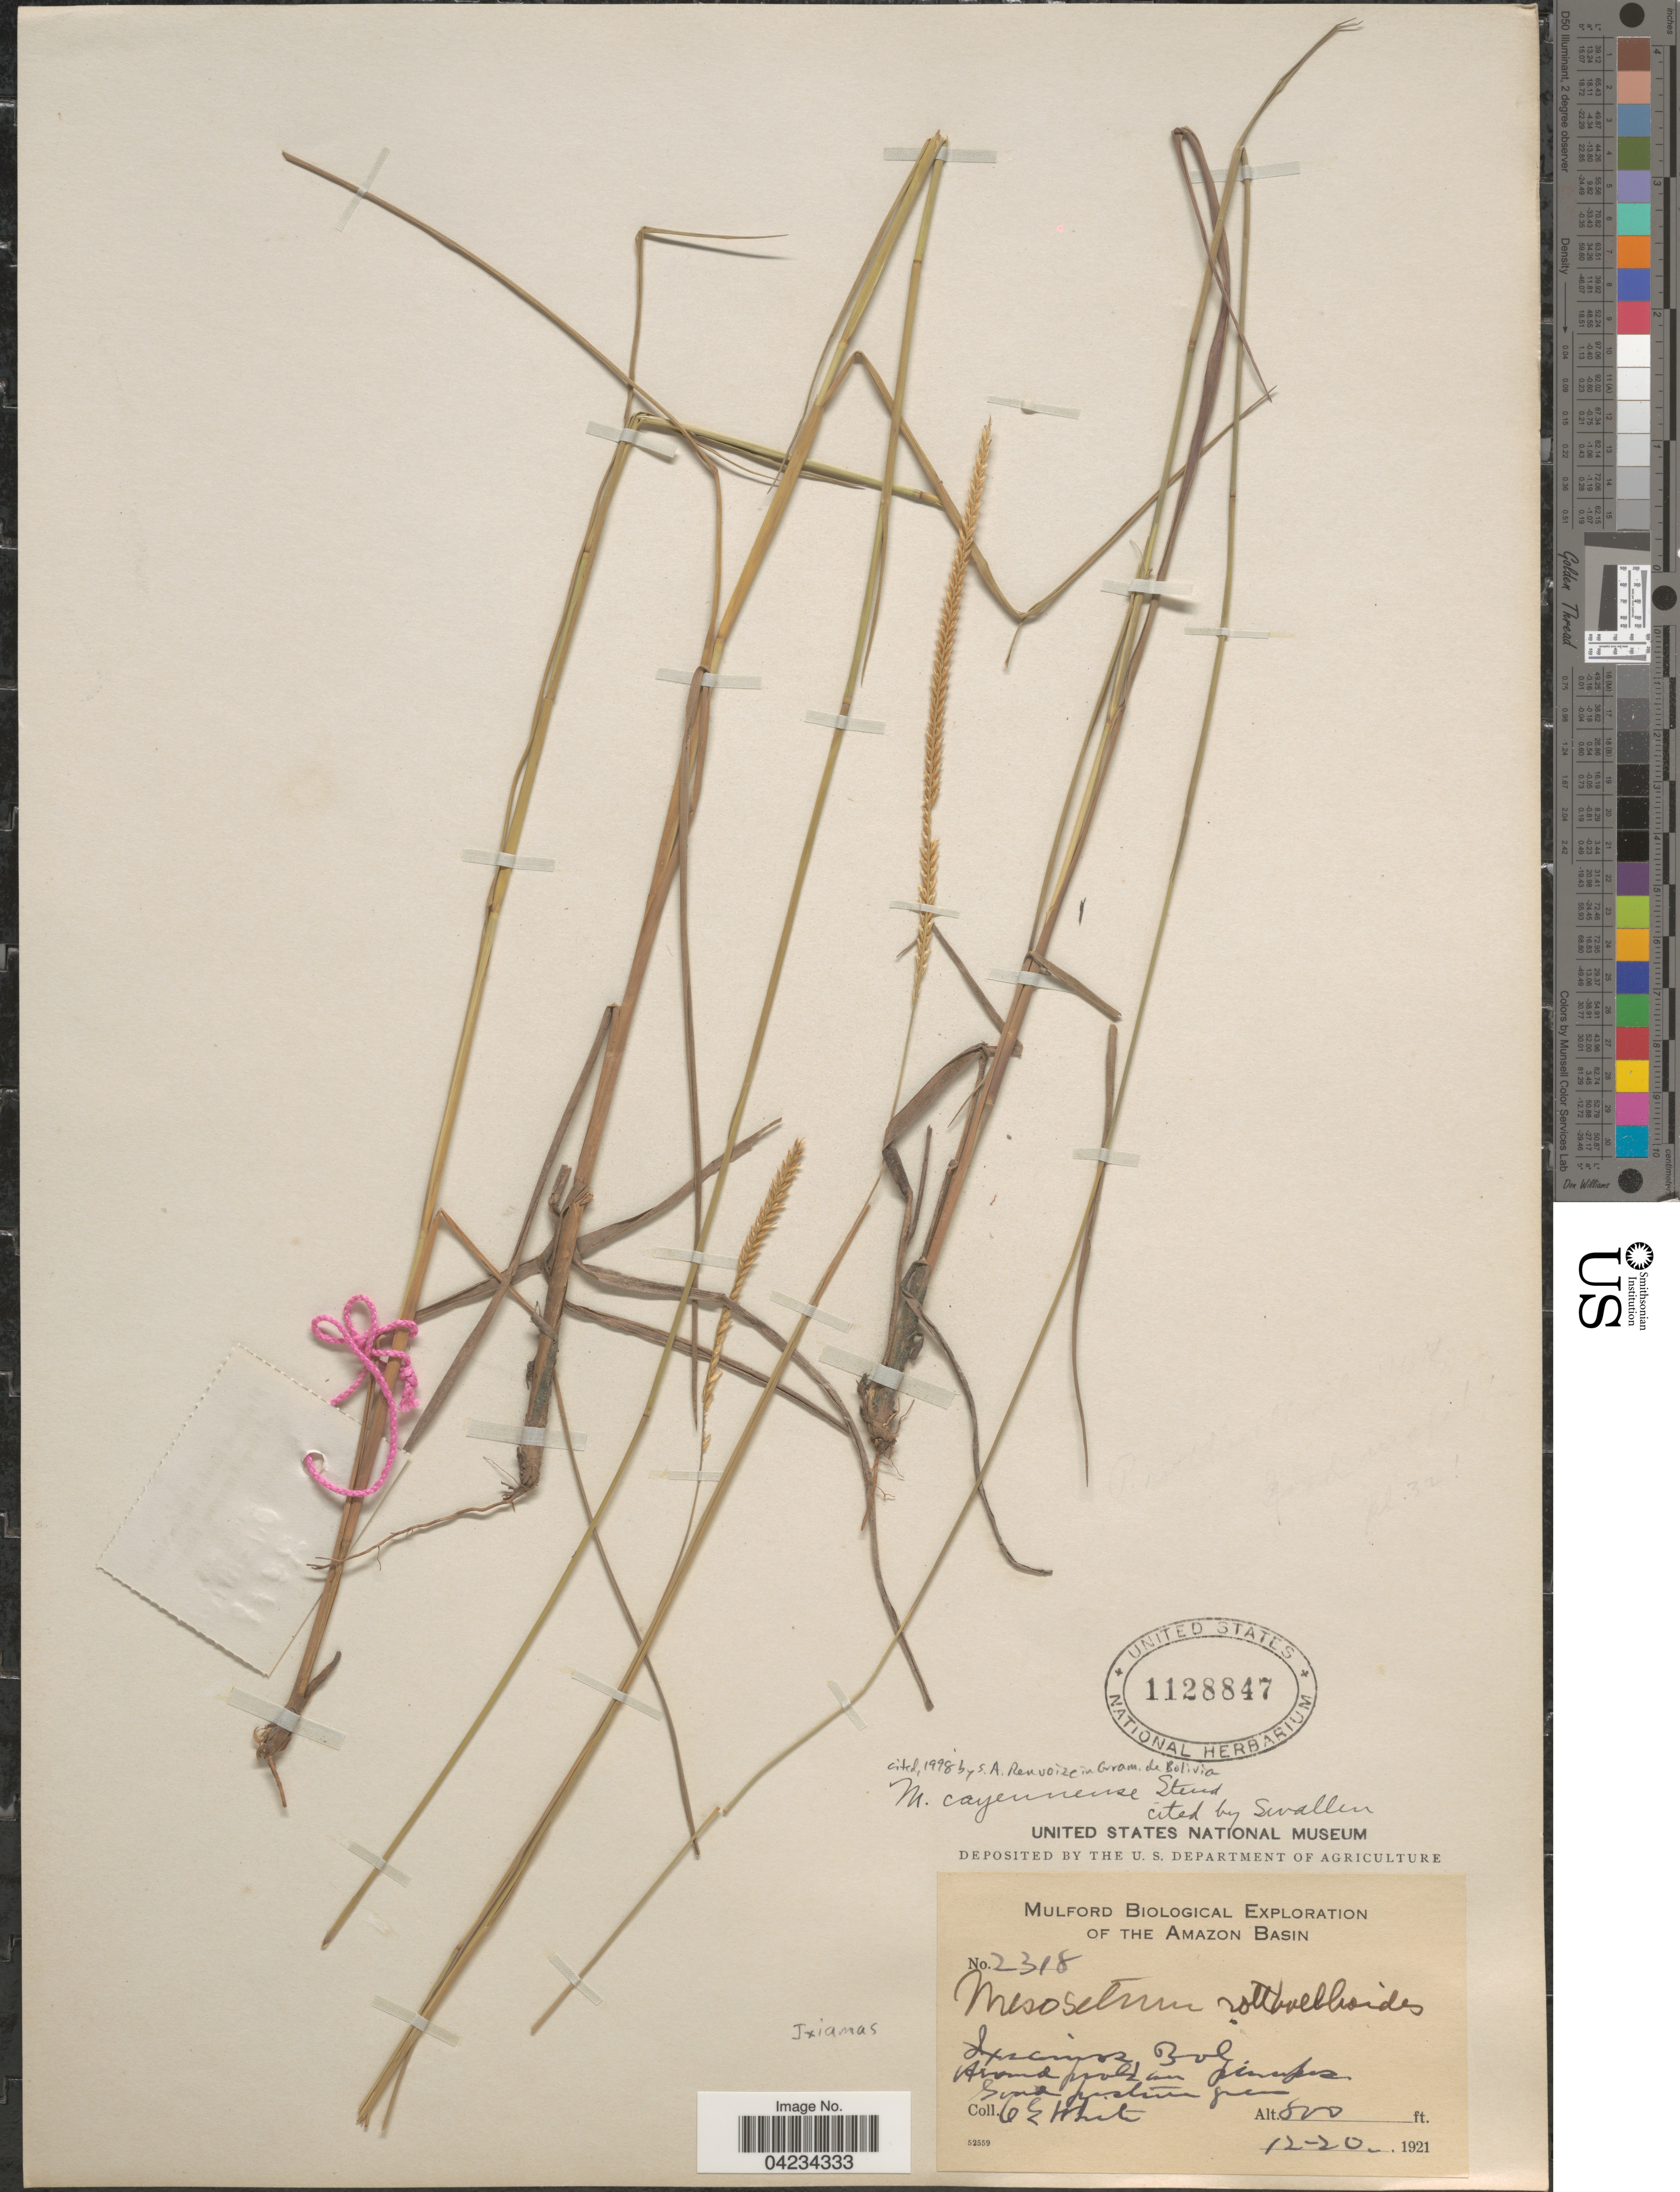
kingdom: Plantae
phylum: Tracheophyta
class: Liliopsida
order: Poales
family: Poaceae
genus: Mesosetum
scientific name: Mesosetum blakei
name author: Swallen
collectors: O. E. White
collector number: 2318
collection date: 1921-12-20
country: Bolivia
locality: Mulford Biological Exploration of the Amazon Basin. Ixiamos Bol.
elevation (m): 244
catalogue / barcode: US 1128847